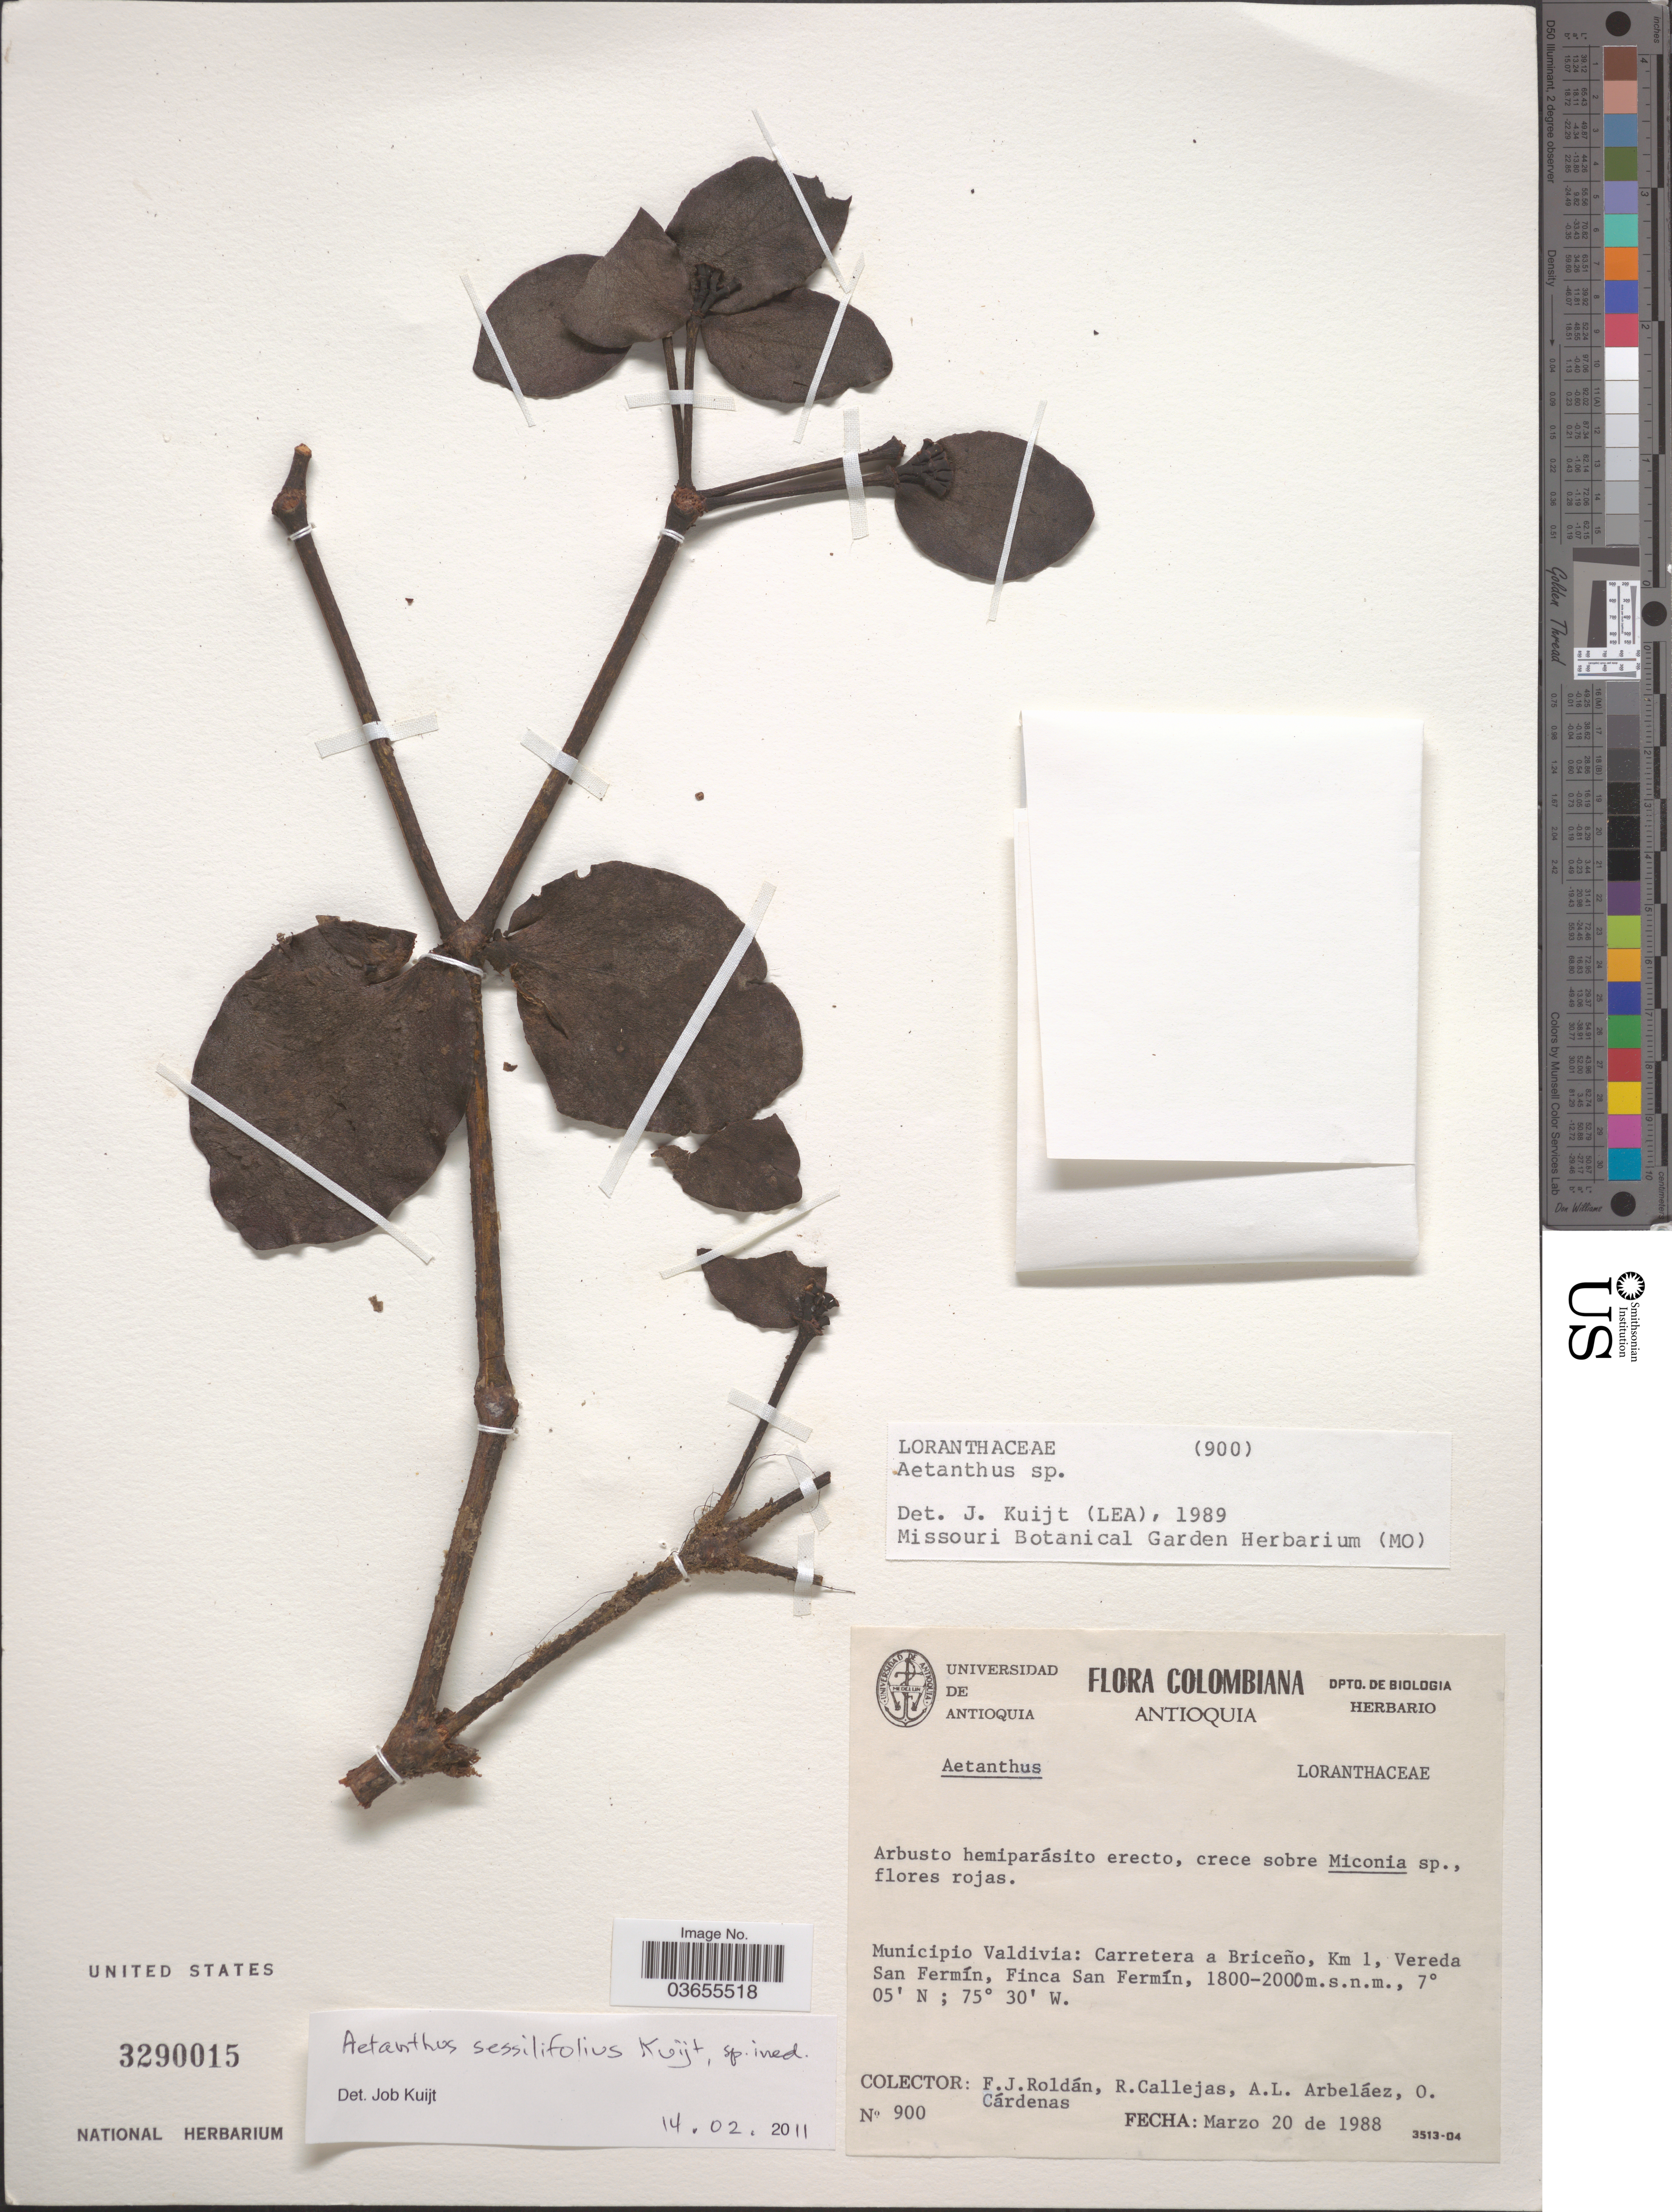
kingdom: Plantae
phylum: Tracheophyta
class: Magnoliopsida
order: Santalales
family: Loranthaceae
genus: Aetanthus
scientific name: Aetanthus sessilifolius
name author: Kuijt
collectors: F. J. Roldán, R. Callejas, A. Arbeláez Alvarez & O. Cárdenas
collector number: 900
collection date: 1988-03-20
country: Colombia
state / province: Antioquia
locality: Municipio Valdivia: Carretera a Briceño, Km 1, Vereda San Fermín, Finca San Fermín.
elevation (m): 1800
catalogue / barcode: US 3290015